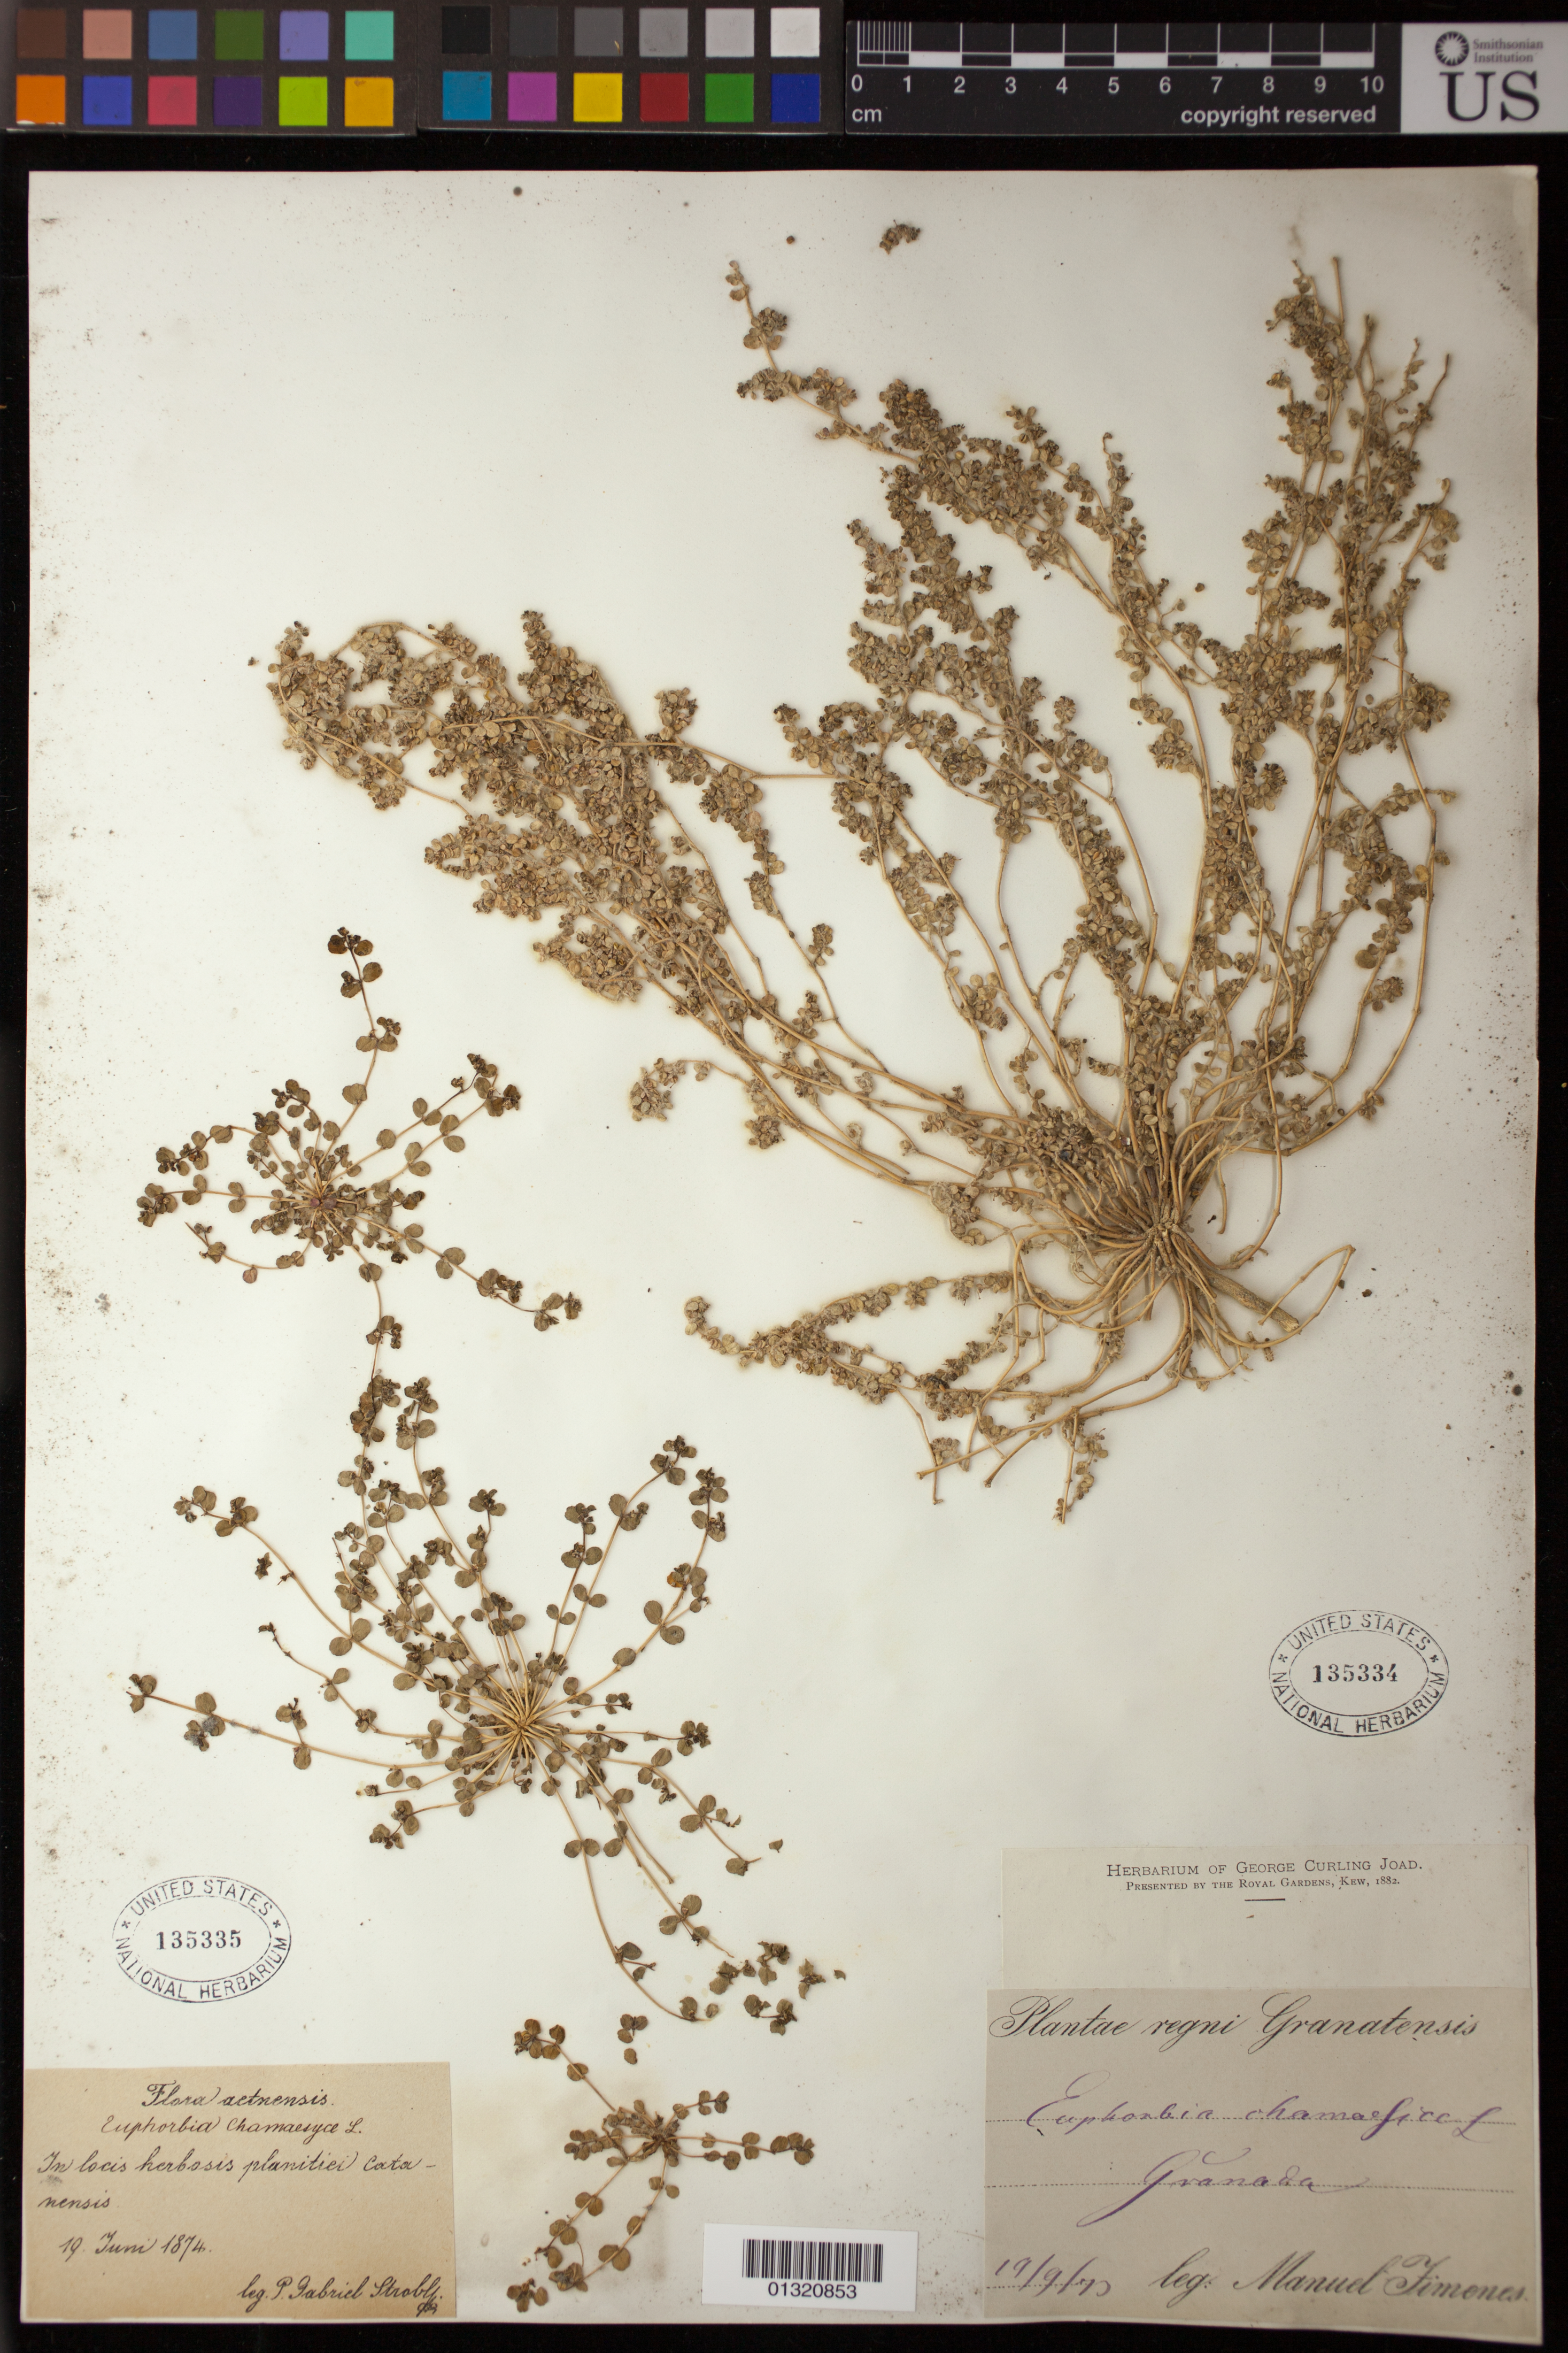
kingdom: Plantae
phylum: Tracheophyta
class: Magnoliopsida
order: Malpighiales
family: Euphorbiaceae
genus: Euphorbia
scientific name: Euphorbia chamaesyce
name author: L.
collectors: M. Jimenez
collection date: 1873-09-19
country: Spain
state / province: Andalucia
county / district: Granada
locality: Granada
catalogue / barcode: US 135334